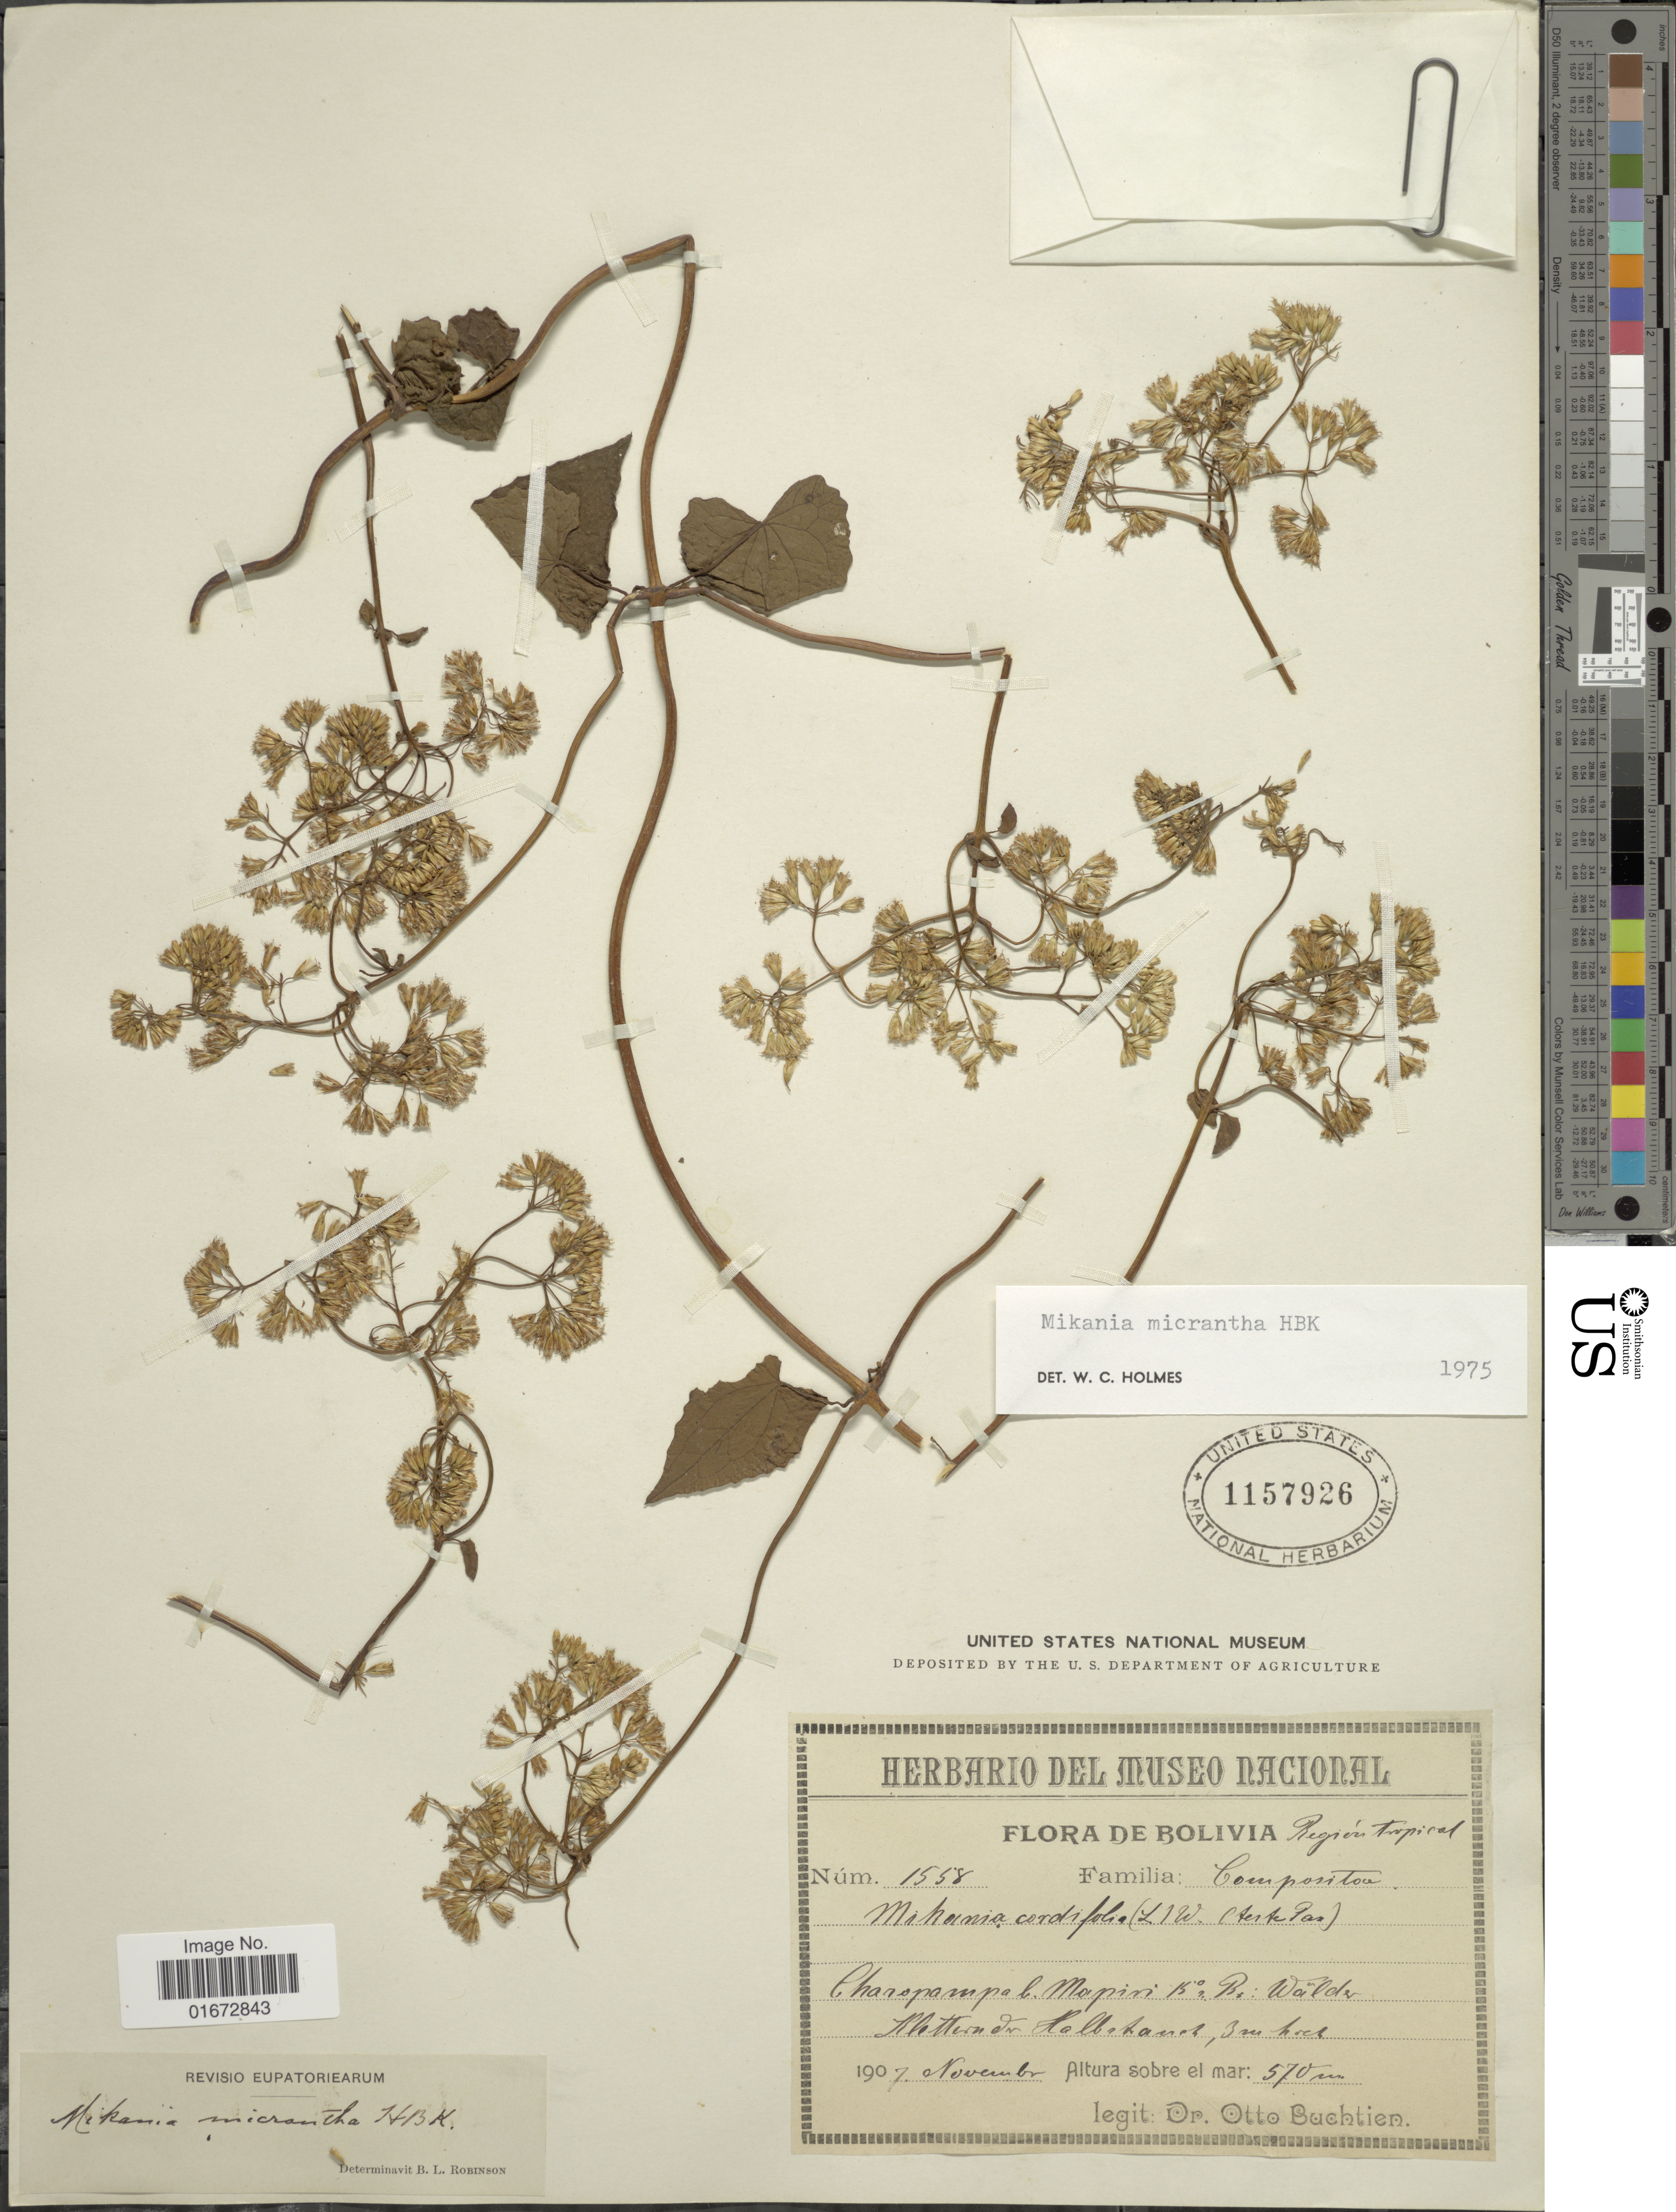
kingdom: Plantae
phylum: Tracheophyta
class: Magnoliopsida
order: Asterales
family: Asteraceae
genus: Mikania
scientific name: Mikania micrantha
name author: Kunth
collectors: O. Buchtien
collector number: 1558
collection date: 1907-11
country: Bolivia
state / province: La Paz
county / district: Mapiri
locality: Charopampa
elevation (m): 570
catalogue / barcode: US 1157926